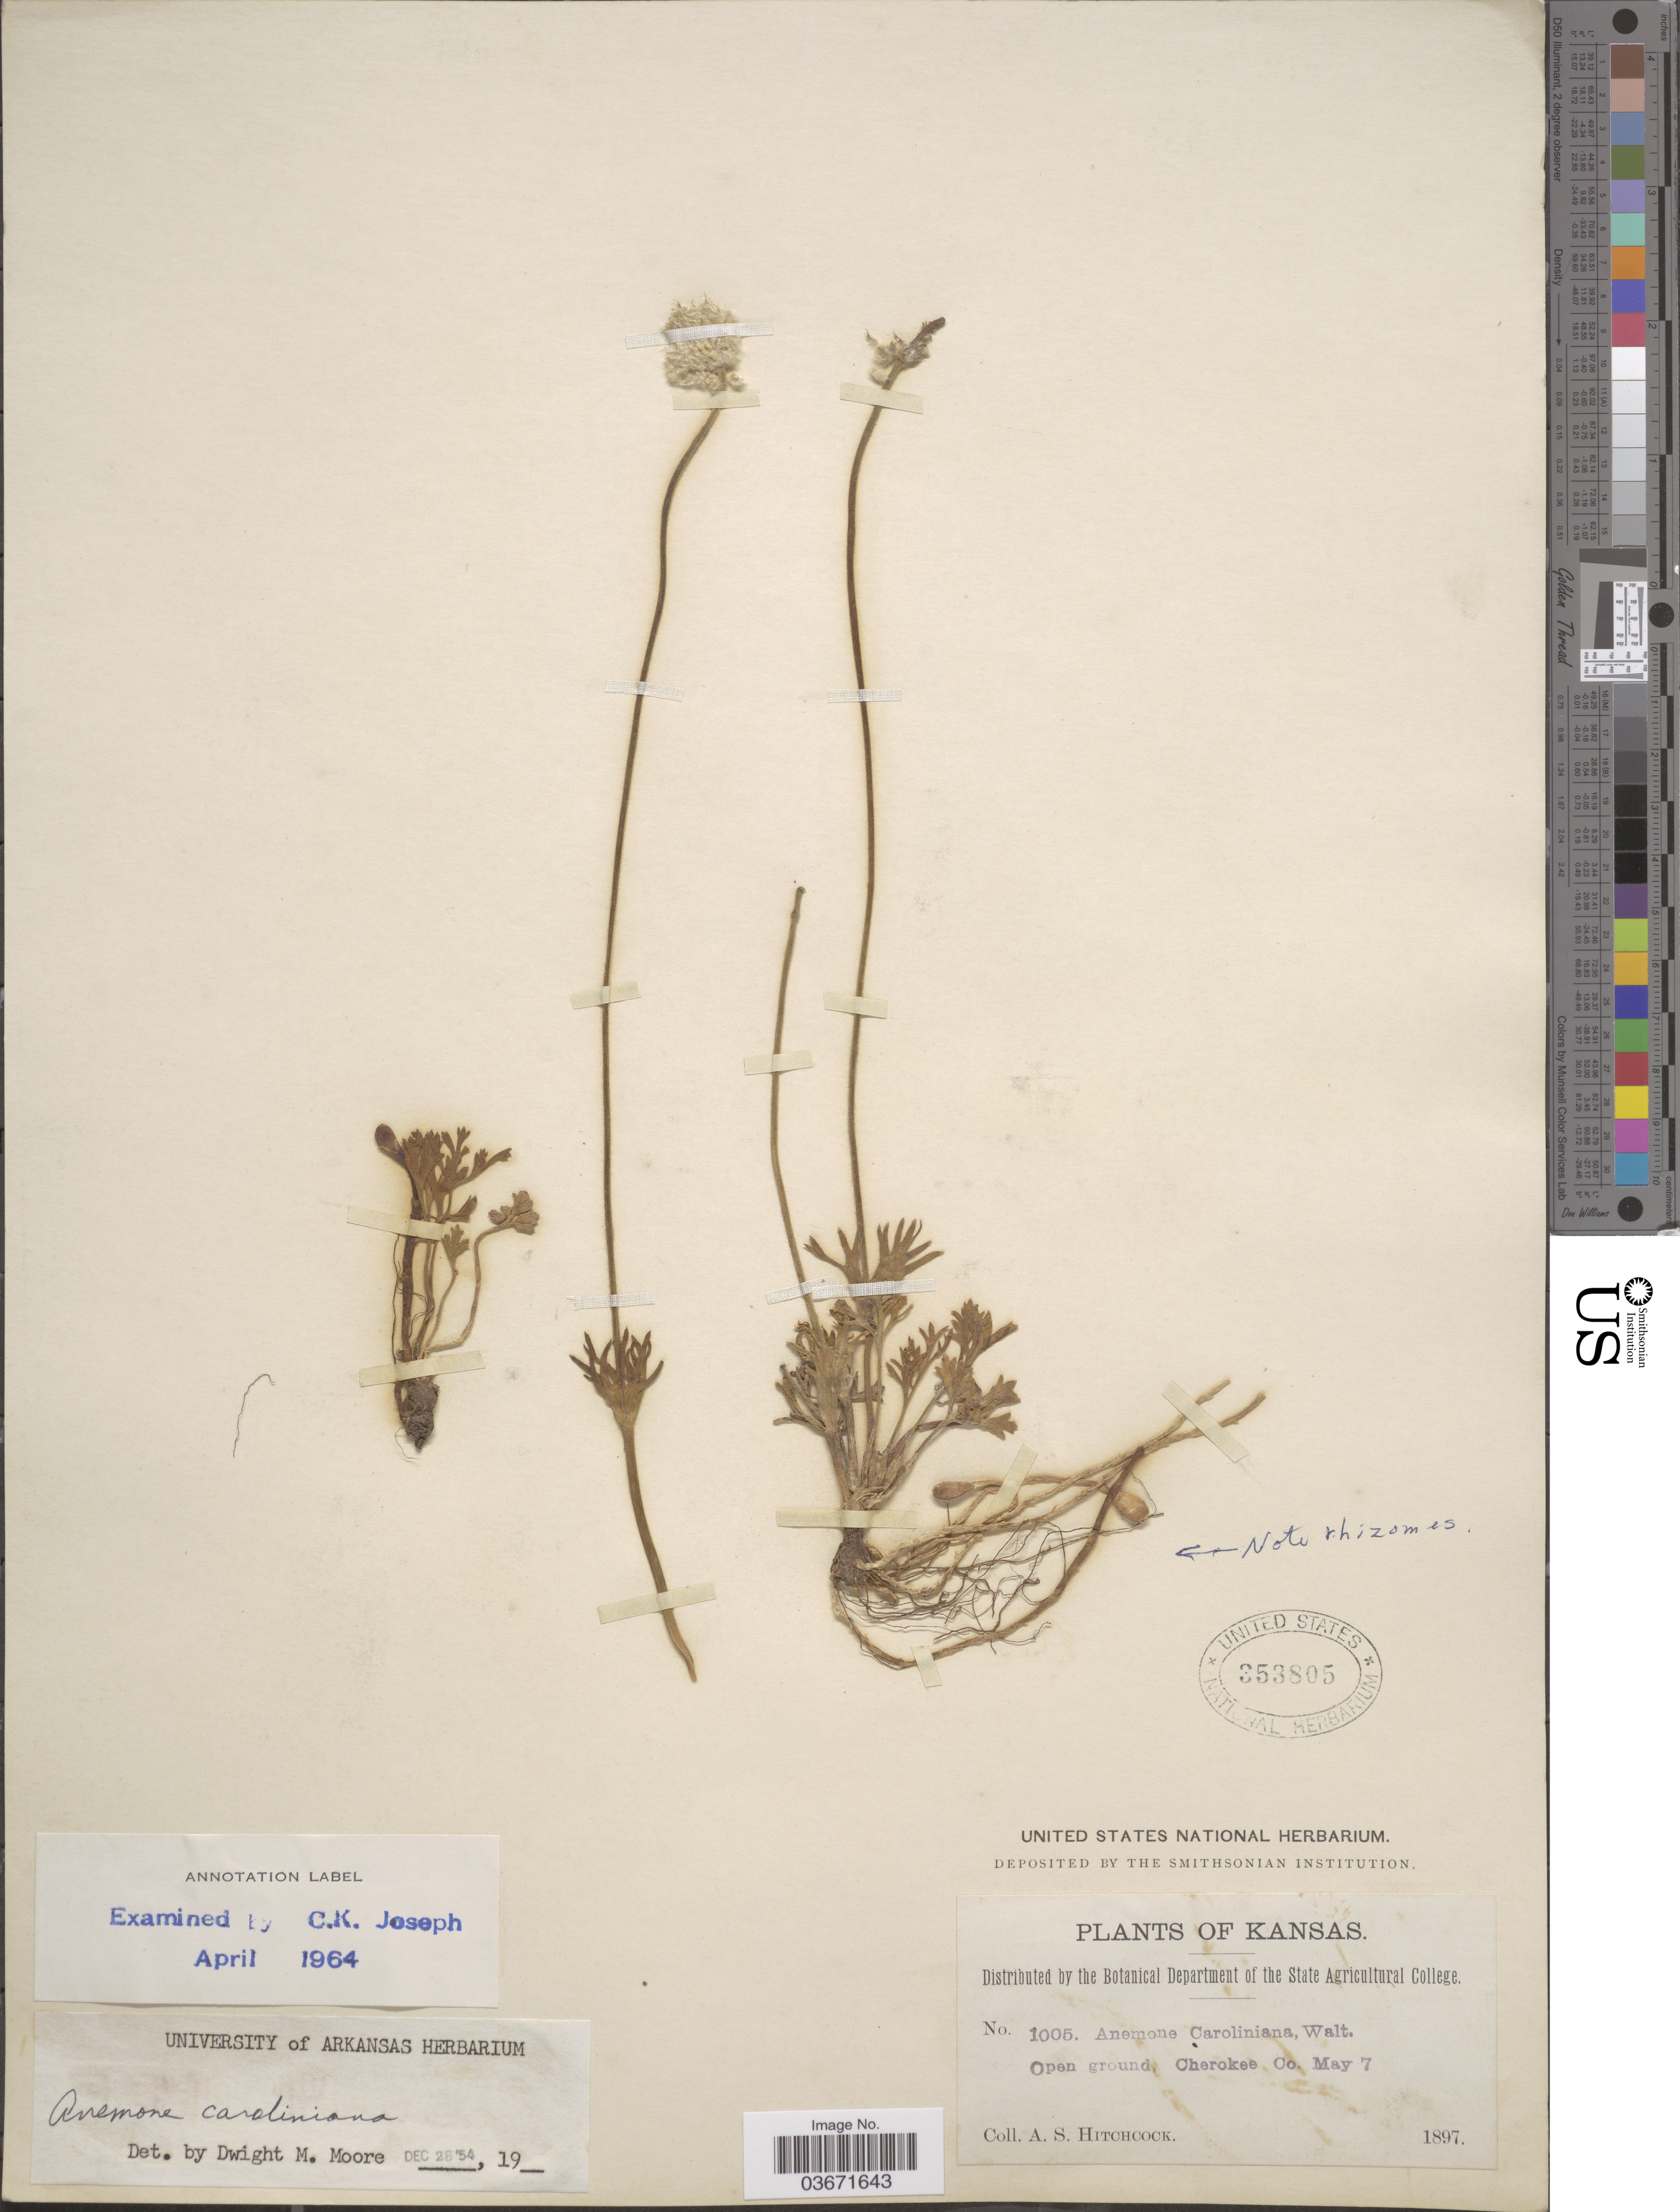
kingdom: Plantae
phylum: Tracheophyta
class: Magnoliopsida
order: Ranunculales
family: Ranunculaceae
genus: Anemone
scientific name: Anemone caroliniana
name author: Walter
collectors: A. S. Hitchcock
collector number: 1005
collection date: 1897-05-07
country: United States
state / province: Kansas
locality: Cherokee Co.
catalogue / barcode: US 353805